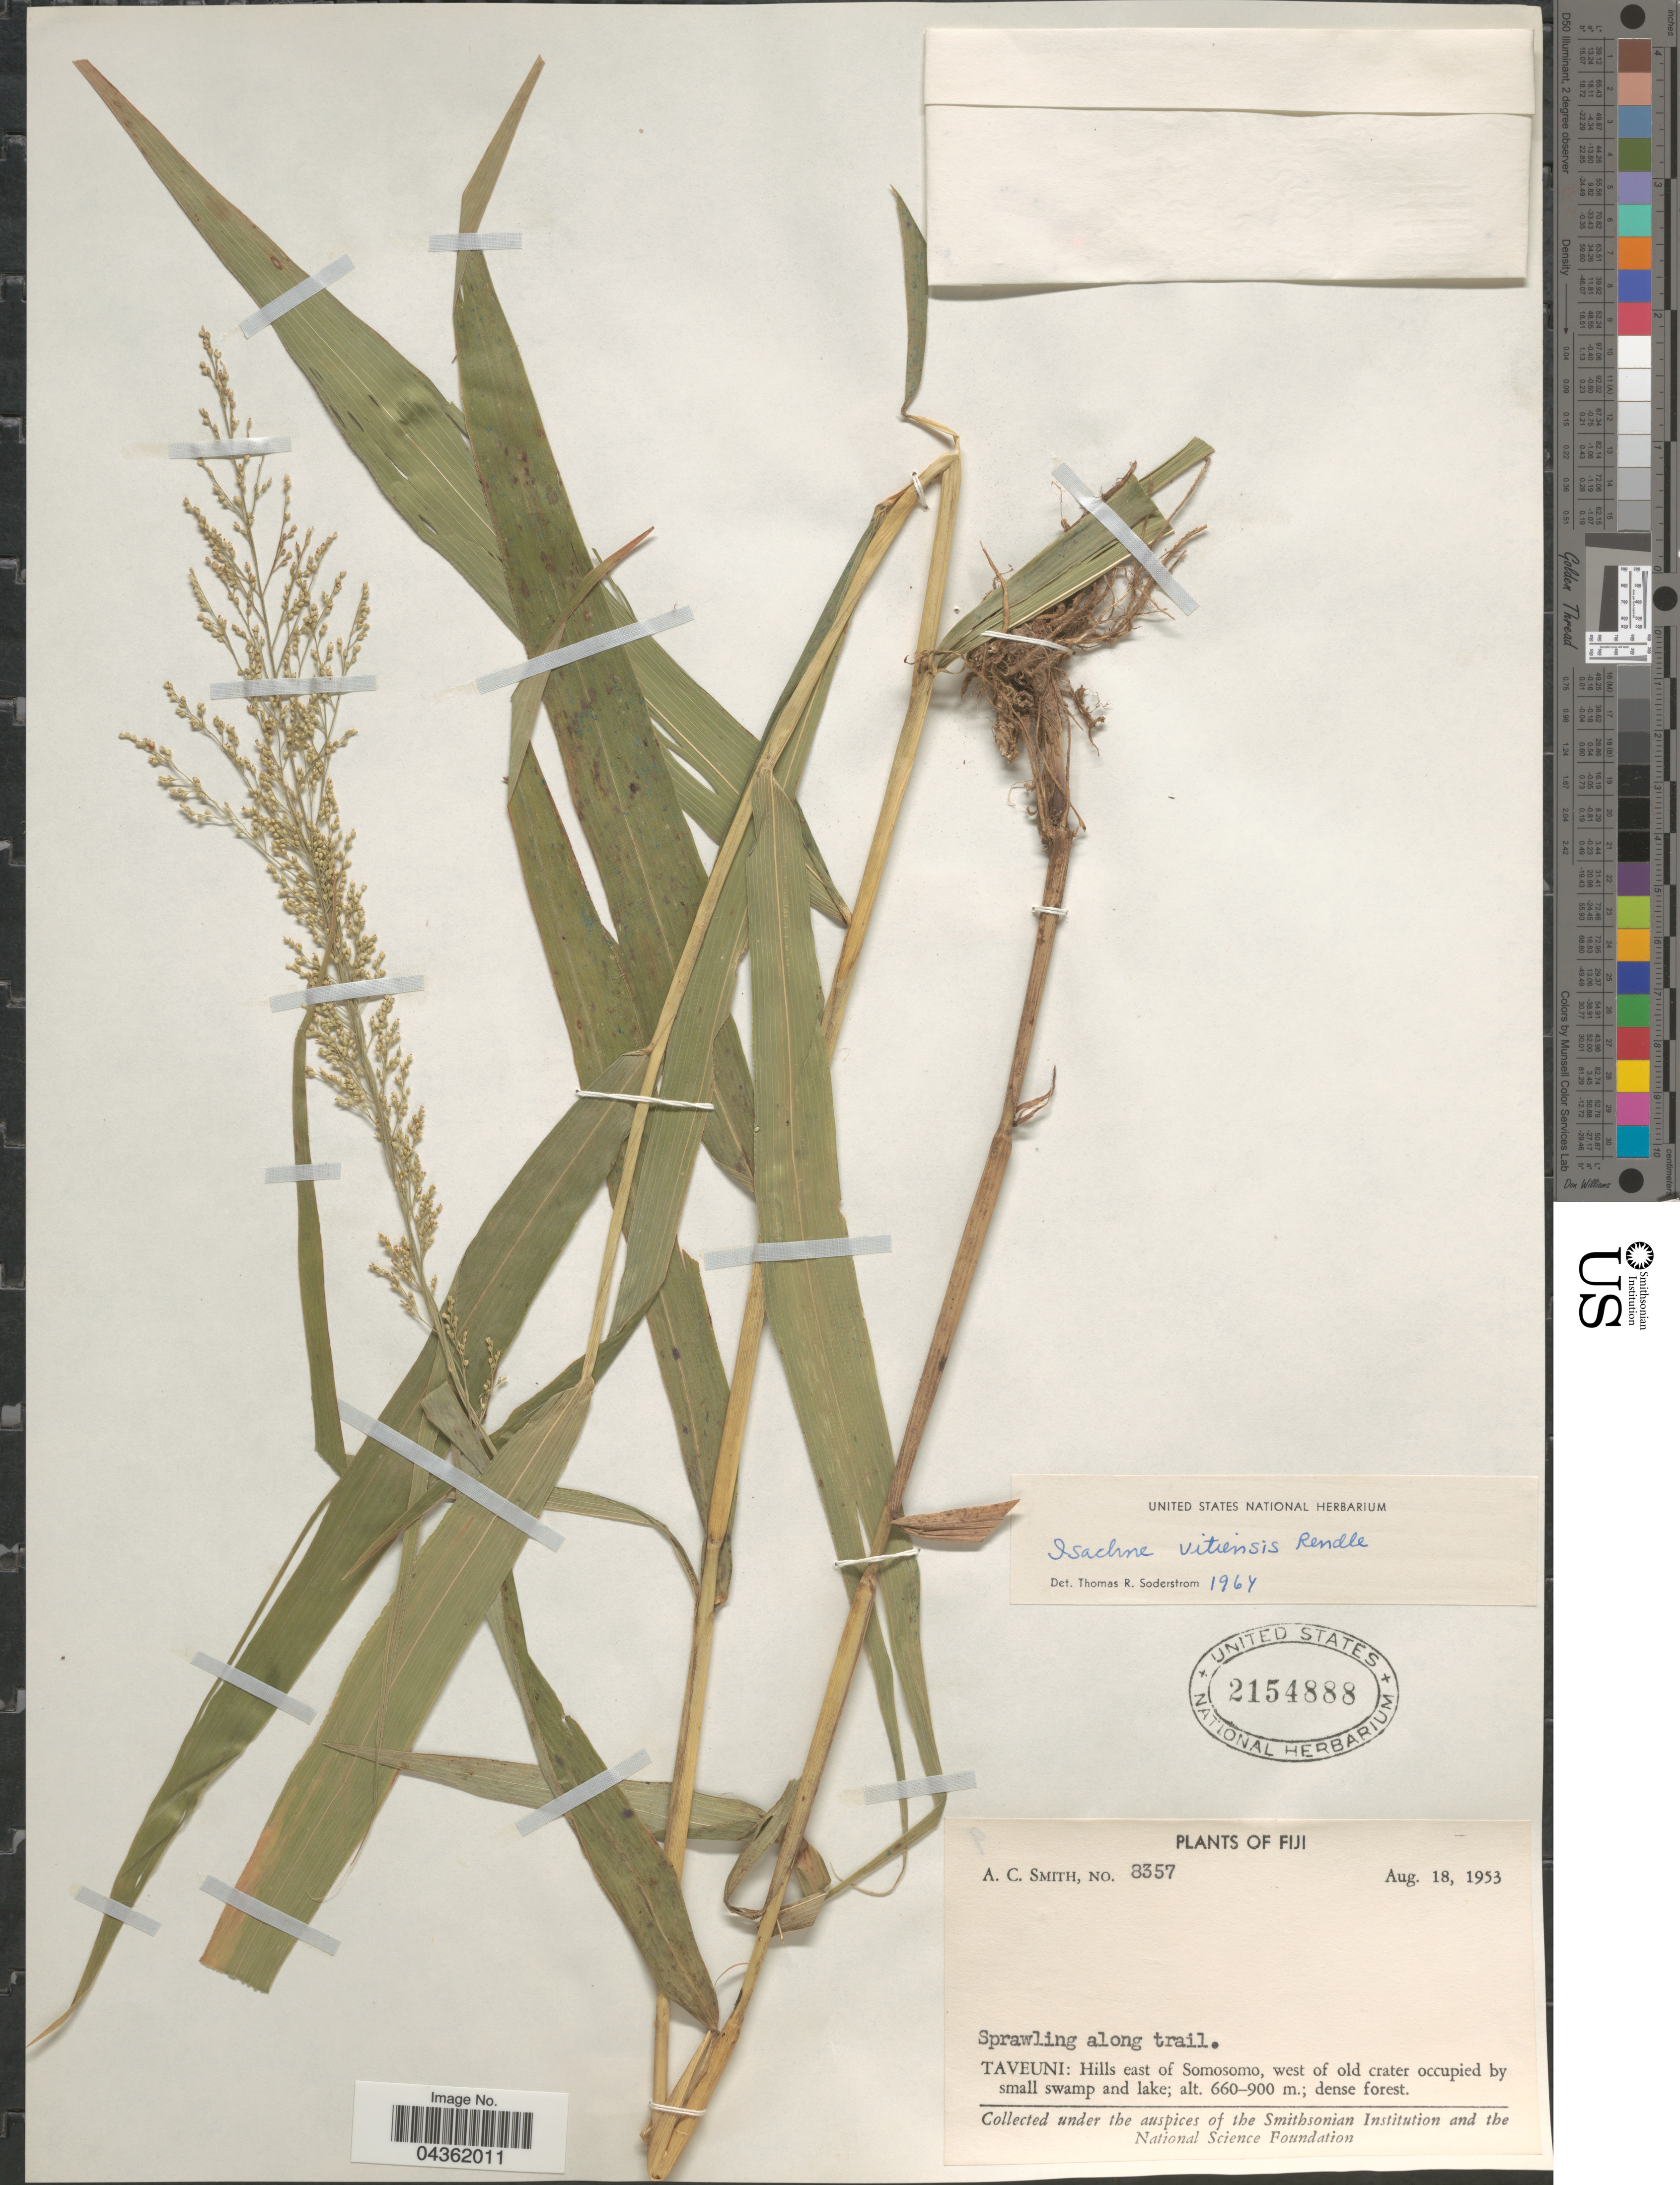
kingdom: Plantae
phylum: Tracheophyta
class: Liliopsida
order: Poales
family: Poaceae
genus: Isachne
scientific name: Isachne vitiensis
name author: Rendle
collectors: A. C. Smith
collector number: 8357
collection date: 1953-08-18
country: Fiji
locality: Taveuni: Hills east of Somosomo, west of old crater occupied by small swamp and lake.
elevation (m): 660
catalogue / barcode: US 2154888